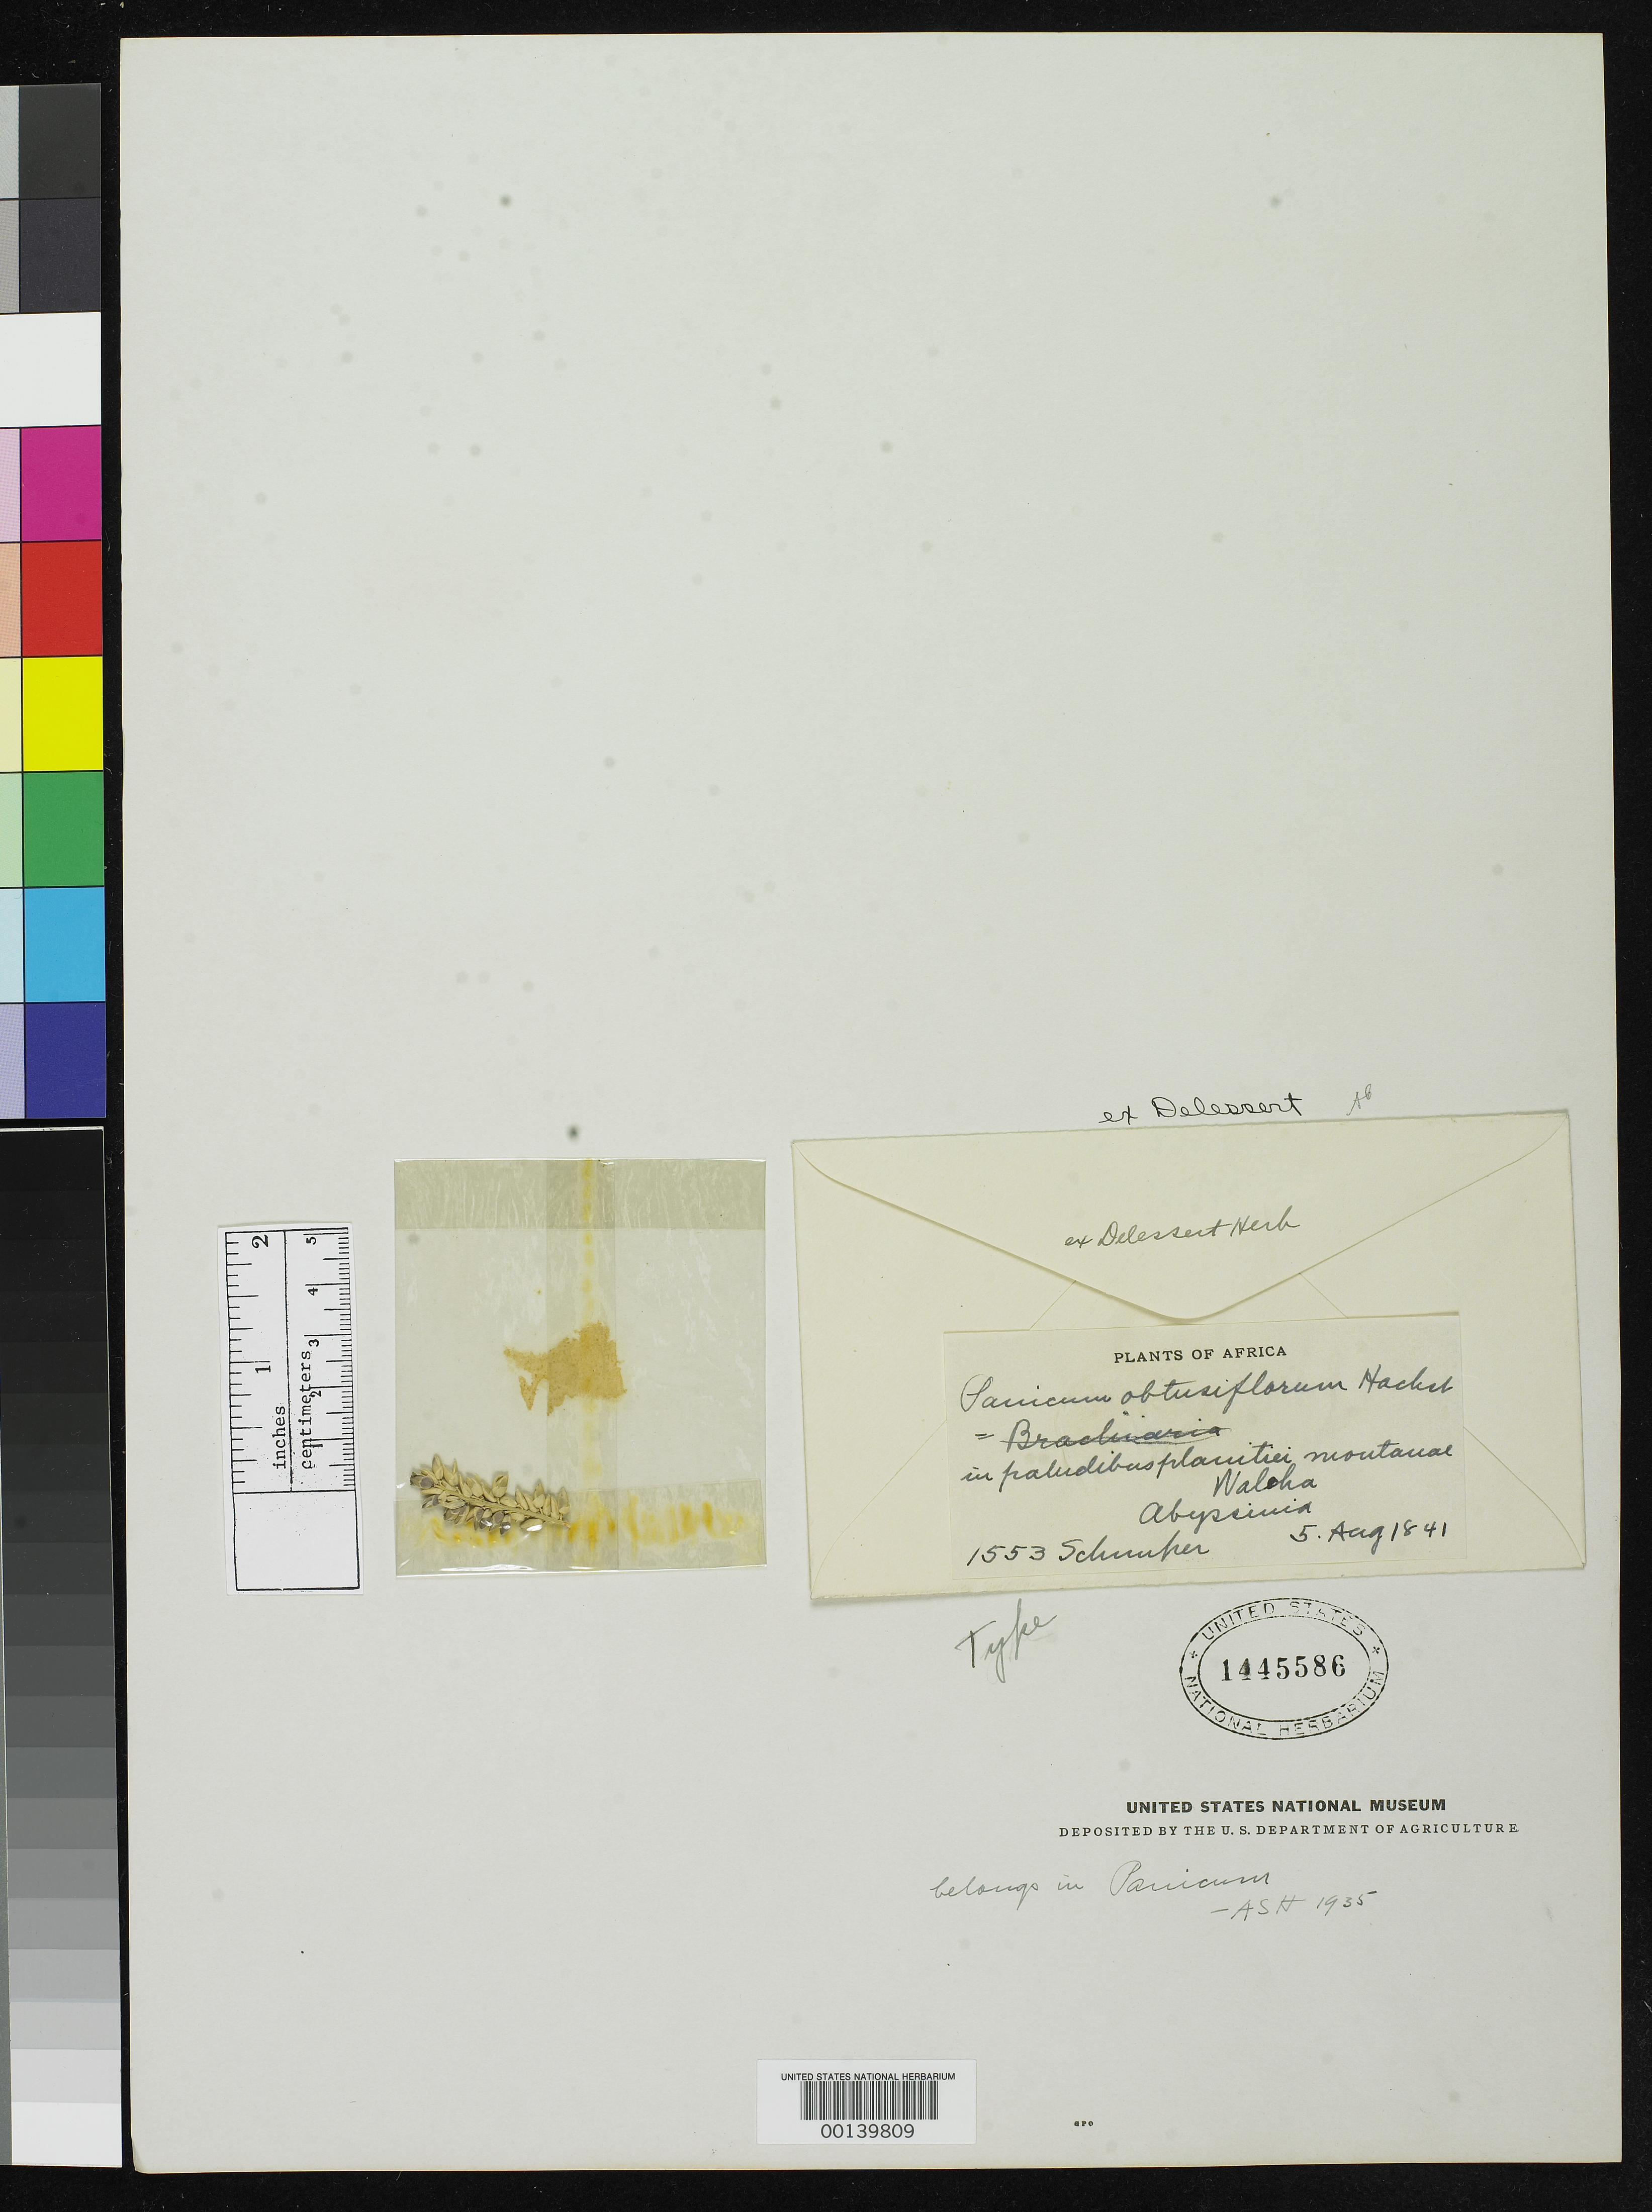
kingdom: Plantae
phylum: Tracheophyta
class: Liliopsida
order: Poales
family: Poaceae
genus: Panicum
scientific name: Panicum obtusiflorum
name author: Hochst. ex A. Rich.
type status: Type Fragment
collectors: G. W. Schimper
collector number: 1553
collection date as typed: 05 Aug 1841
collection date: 1841-08-05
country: Ethiopia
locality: Walcha Mt.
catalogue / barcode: US 1445586